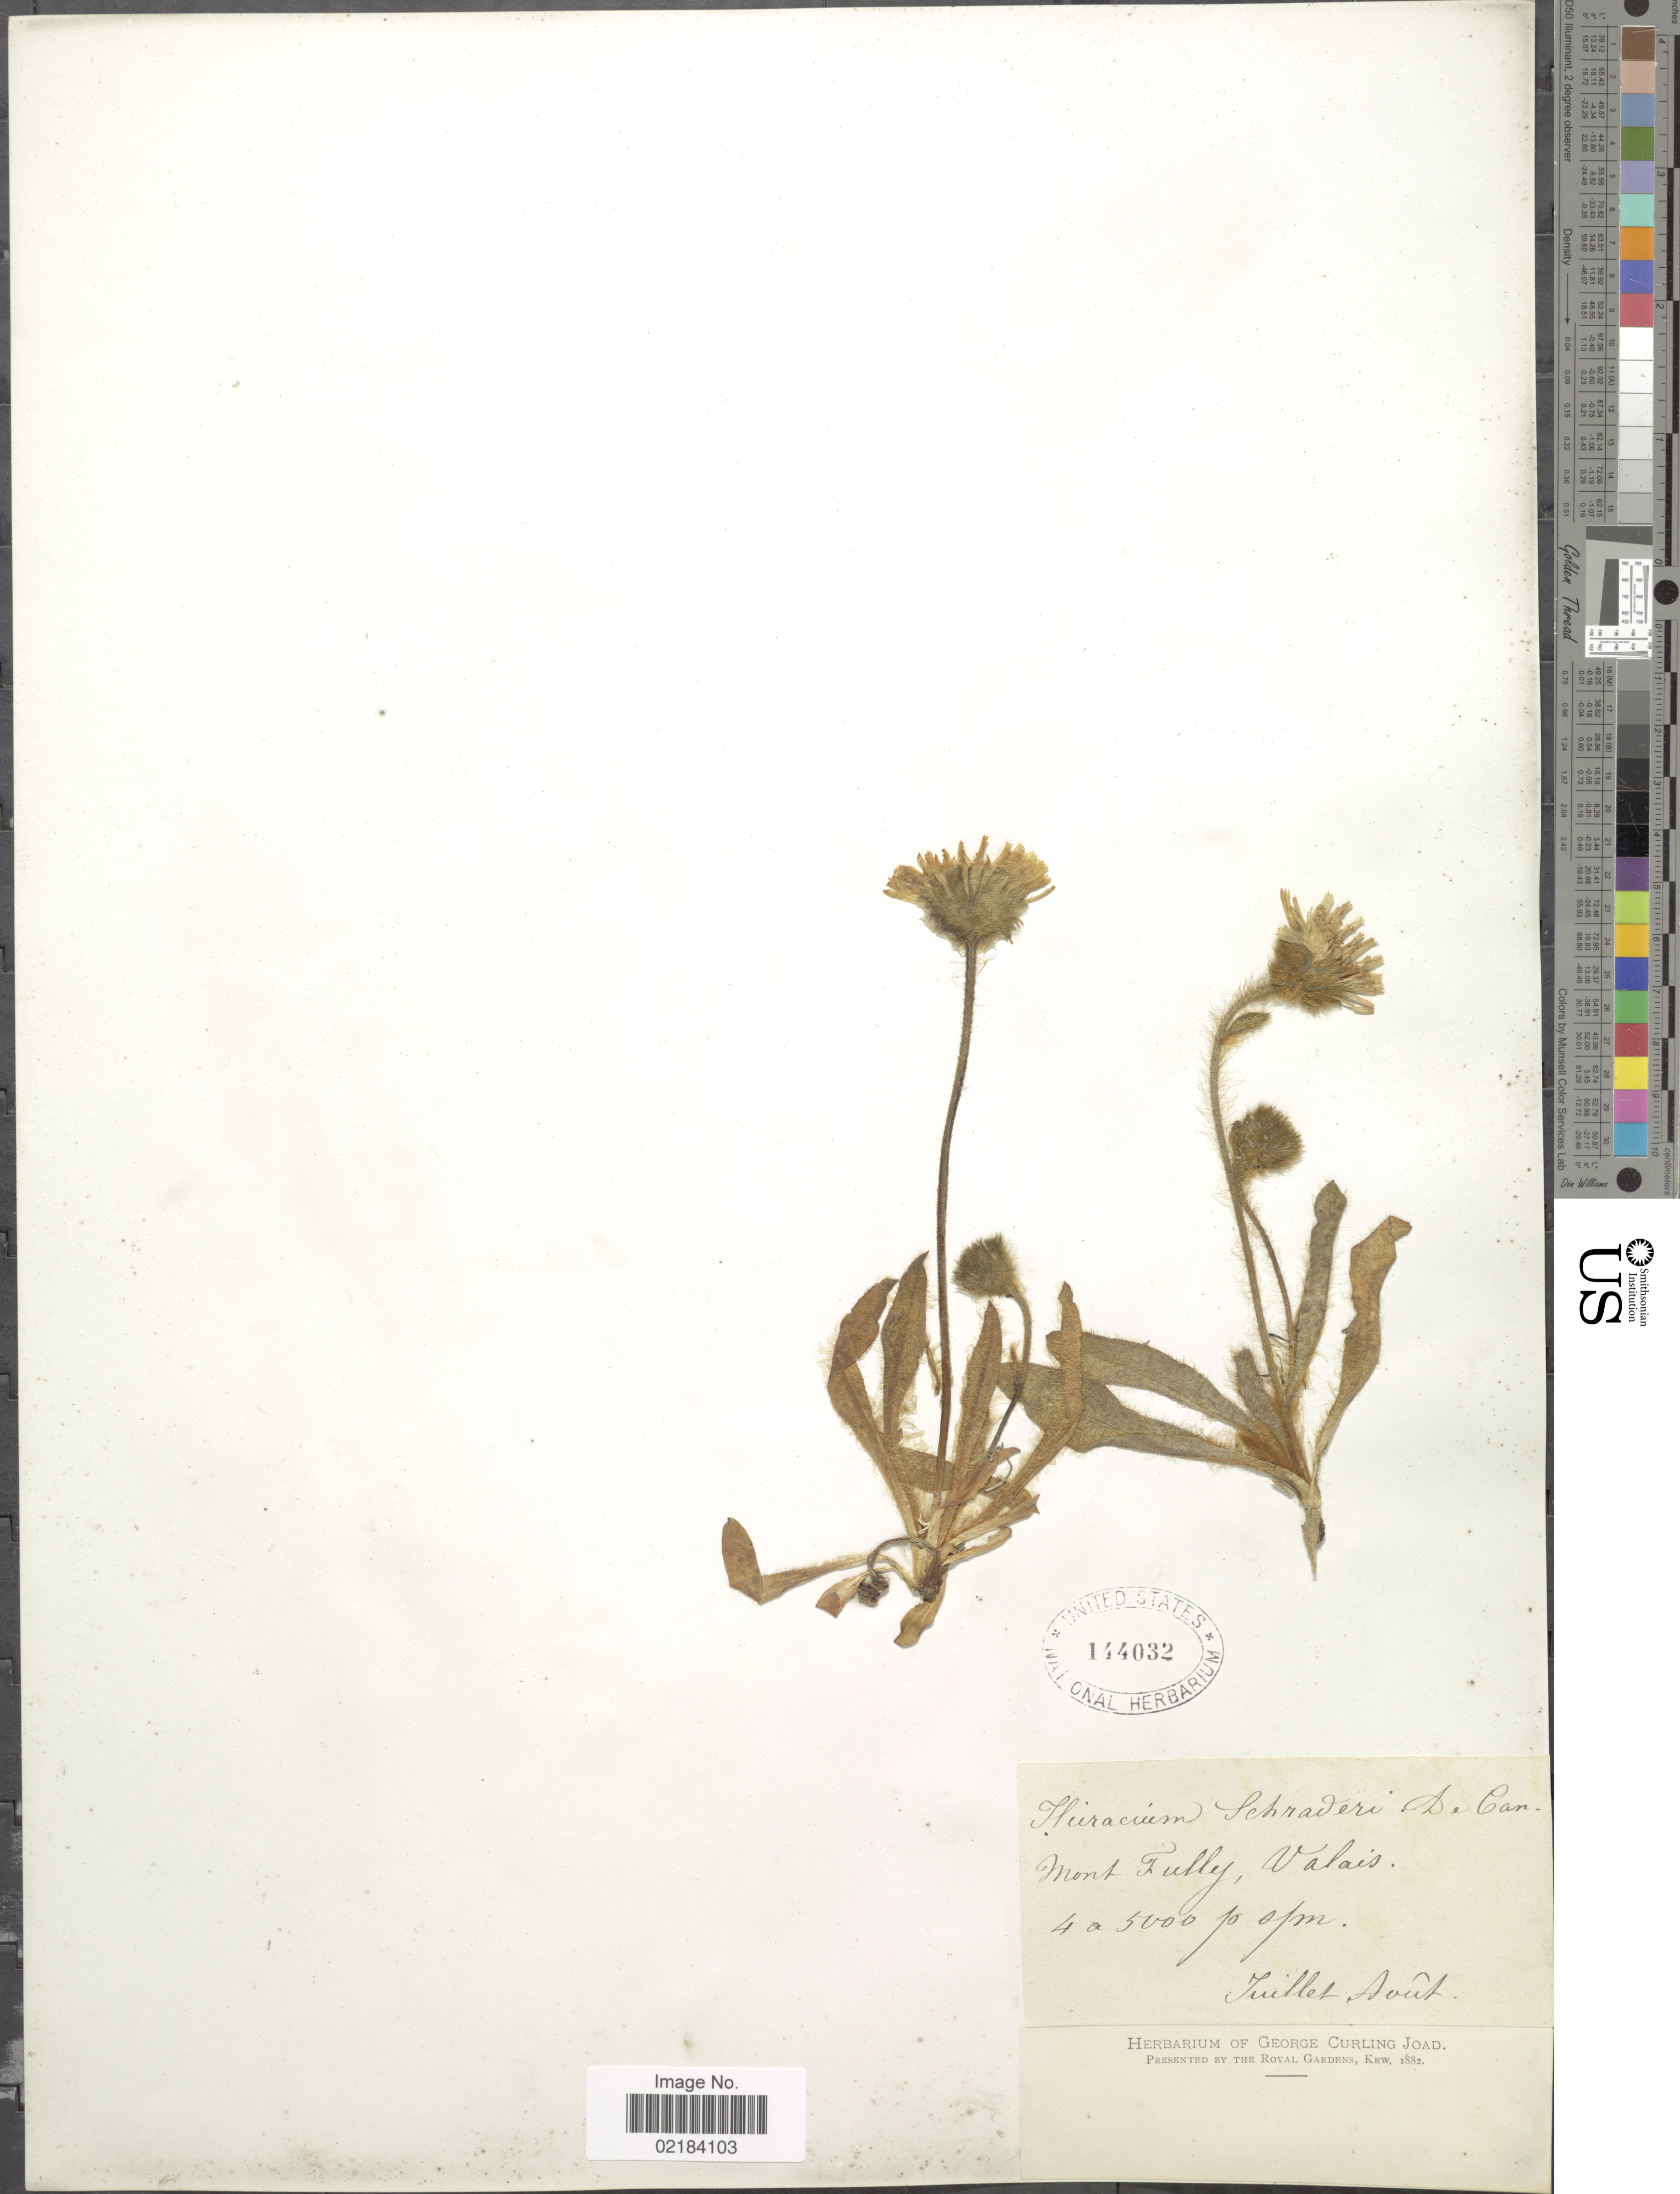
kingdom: Plantae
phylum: Tracheophyta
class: Magnoliopsida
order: Asterales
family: Asteraceae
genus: Hieracium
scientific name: Hieracium schraderi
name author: Schleich. ex DC.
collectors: ex herb. George Curling Joad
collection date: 1882-07/1882-08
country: Switzerland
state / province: Valais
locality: Mont Fully, Valais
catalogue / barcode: US 144032